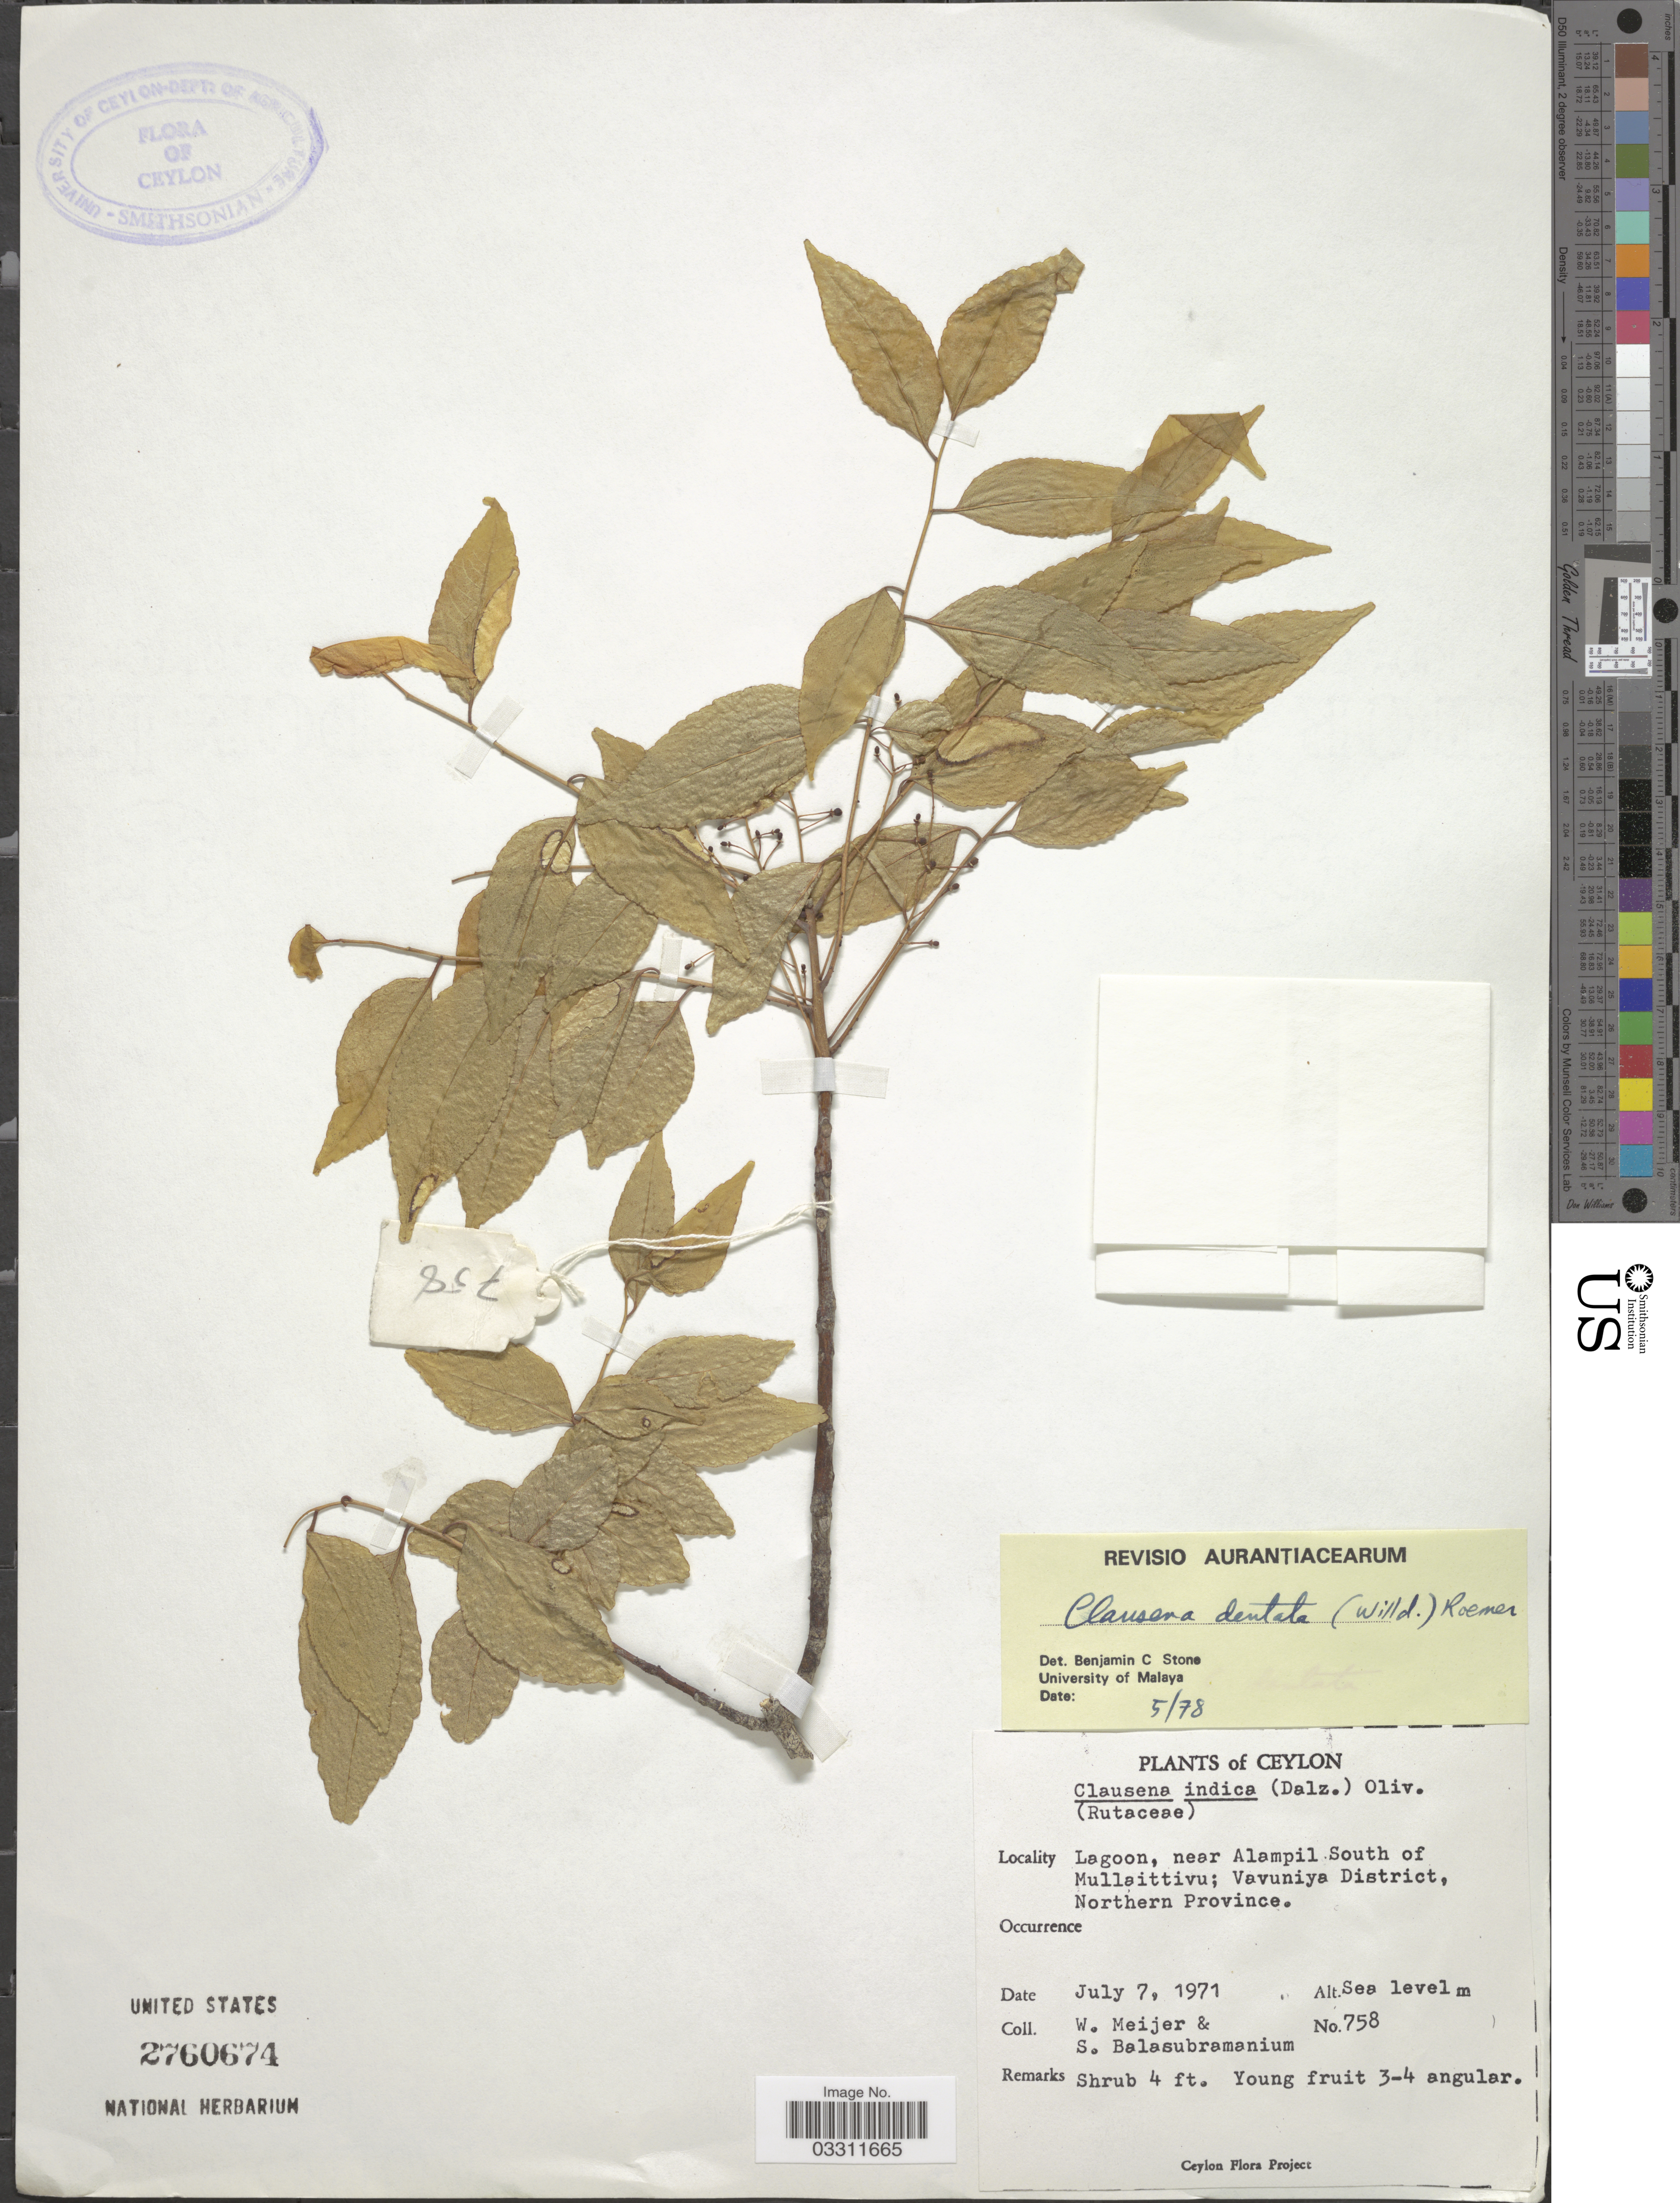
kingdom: Plantae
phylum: Tracheophyta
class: Magnoliopsida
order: Sapindales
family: Rutaceae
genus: Clausena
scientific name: Clausena anisata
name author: (Willd.) Benth.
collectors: W. Meijer & S. Balasubramanium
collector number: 758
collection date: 1971-07-07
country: Sri Lanka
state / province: Northern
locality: Ceylon. Lagoon, near Alampil South of Mullaittivu; Vavuniya District.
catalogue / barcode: US 2760674